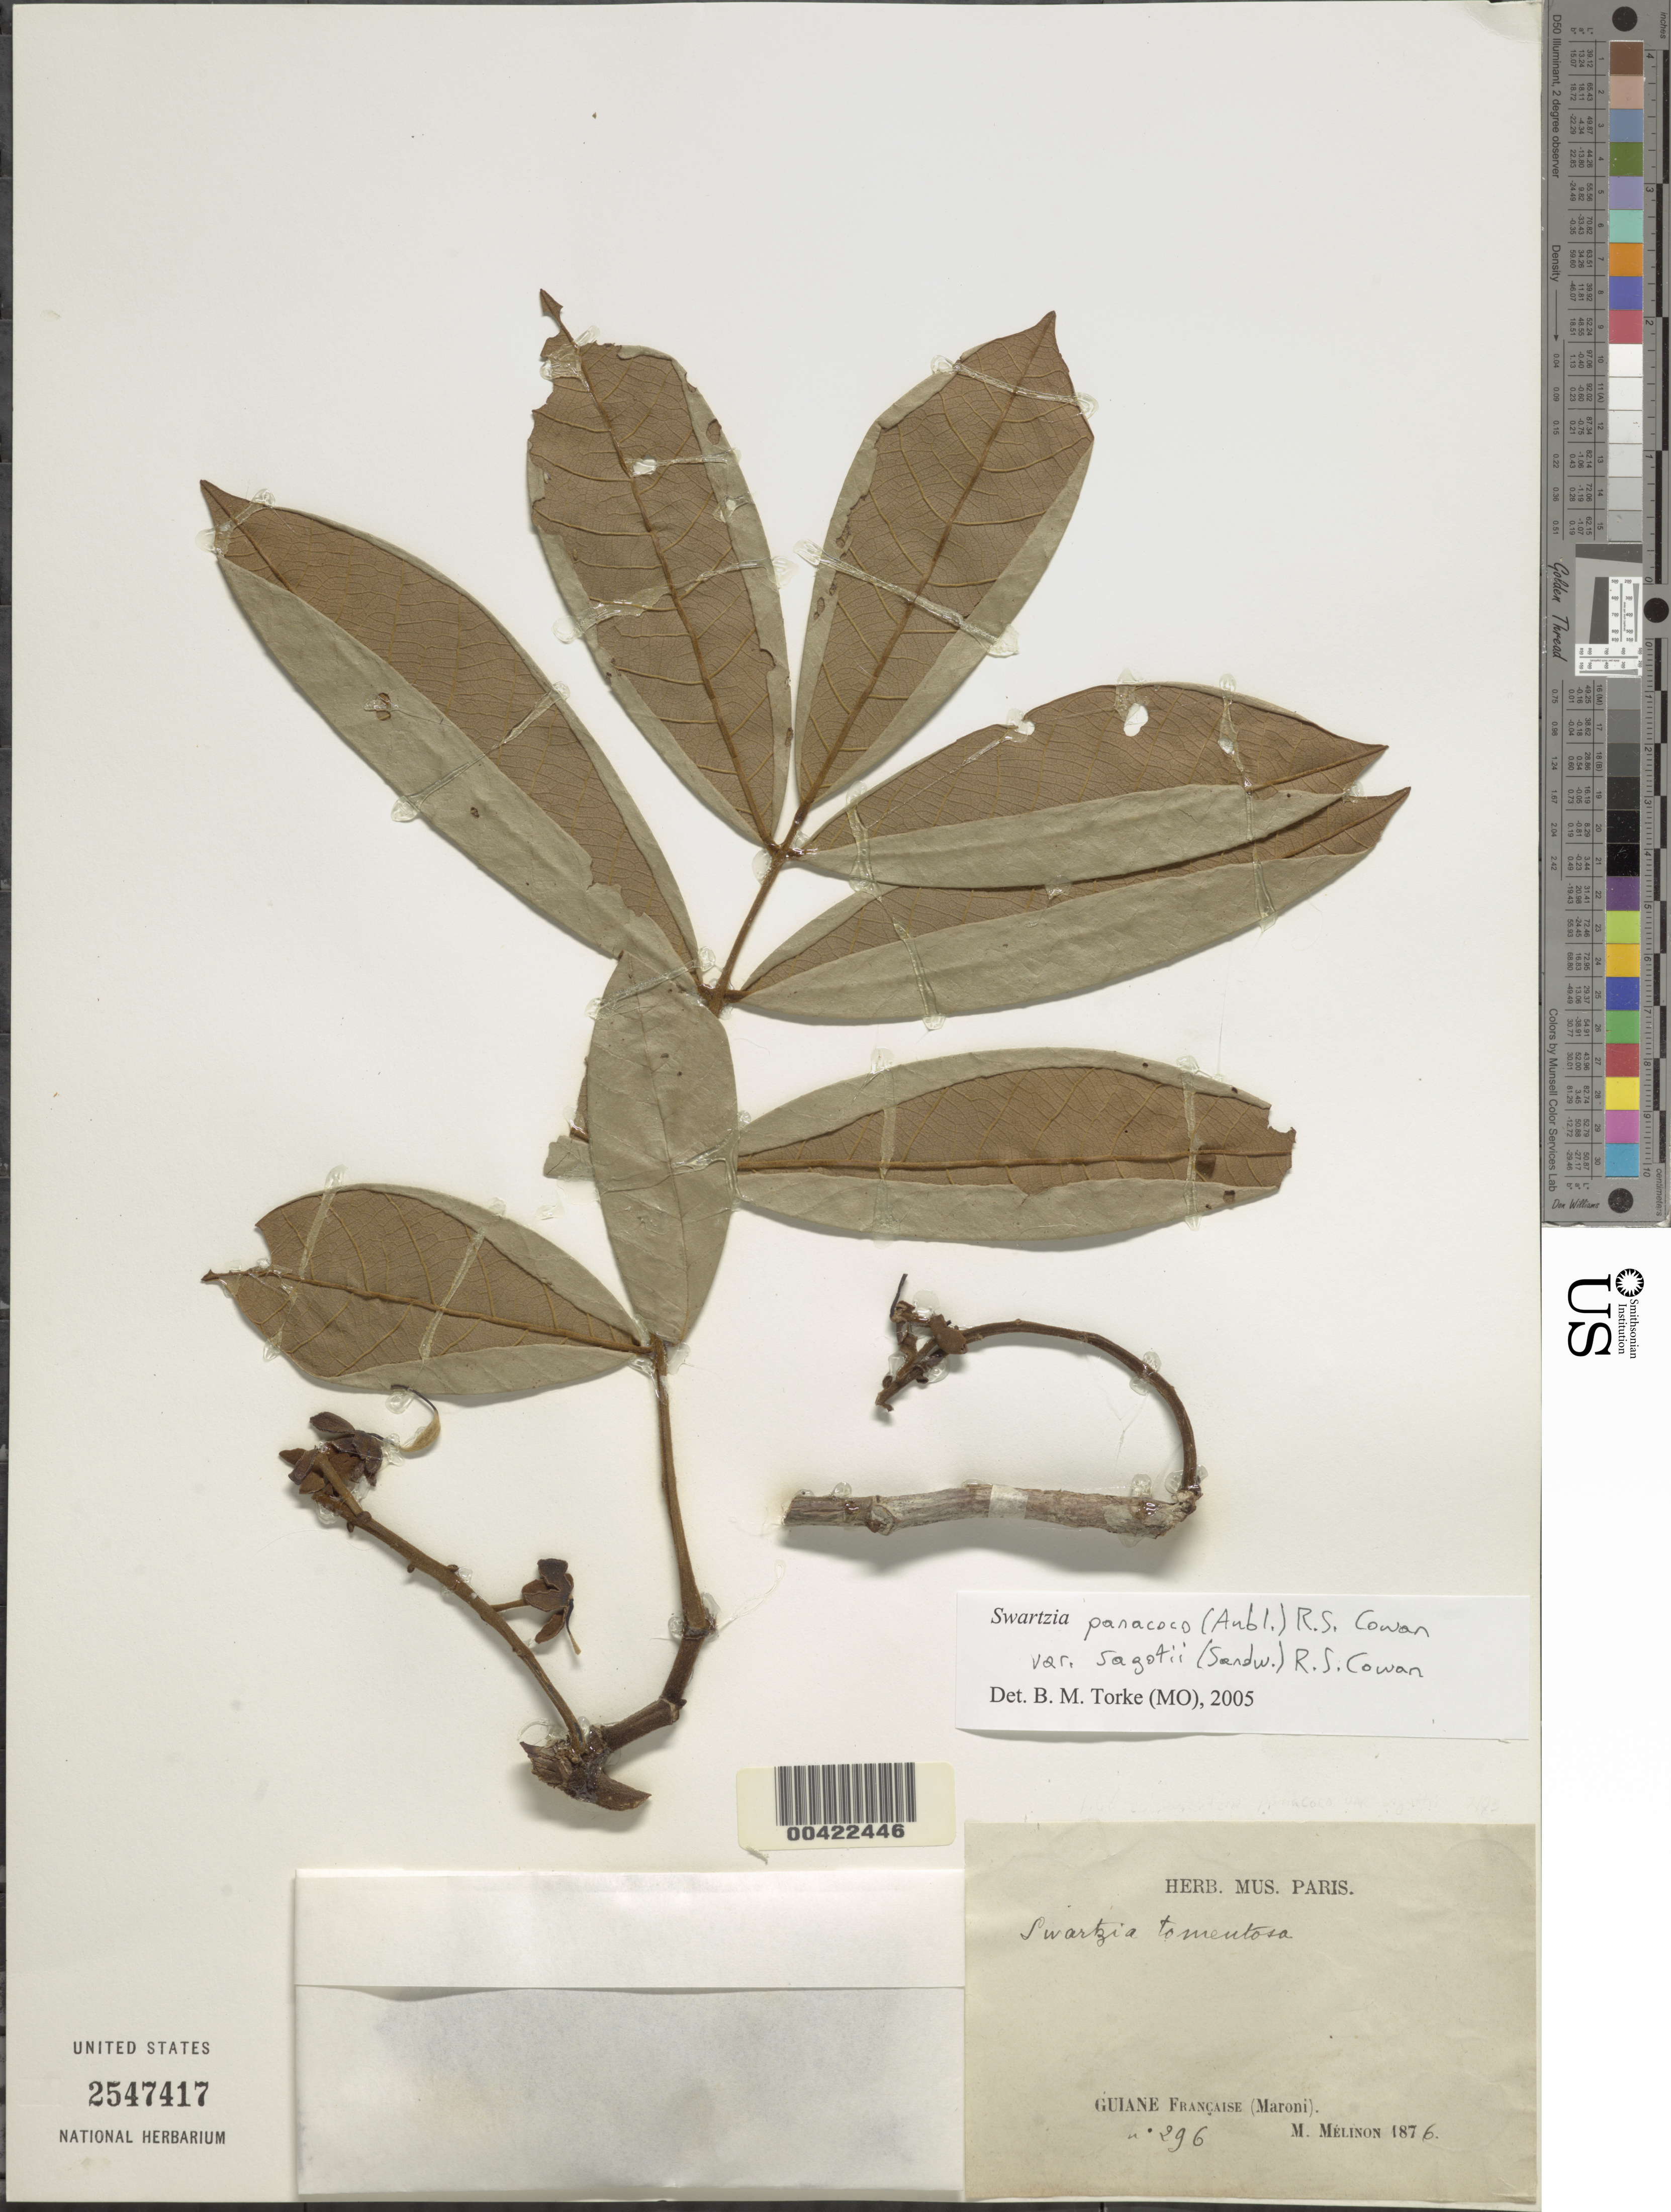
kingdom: Plantae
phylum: Tracheophyta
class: Magnoliopsida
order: Fabales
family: Fabaceae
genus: Swartzia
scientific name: Swartzia panacoco var. sagotii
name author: (Sandwith) R.S. Cowan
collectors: M. Melinon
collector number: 296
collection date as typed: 1876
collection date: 1876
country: French Guiana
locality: Maroni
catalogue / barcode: US 2547417